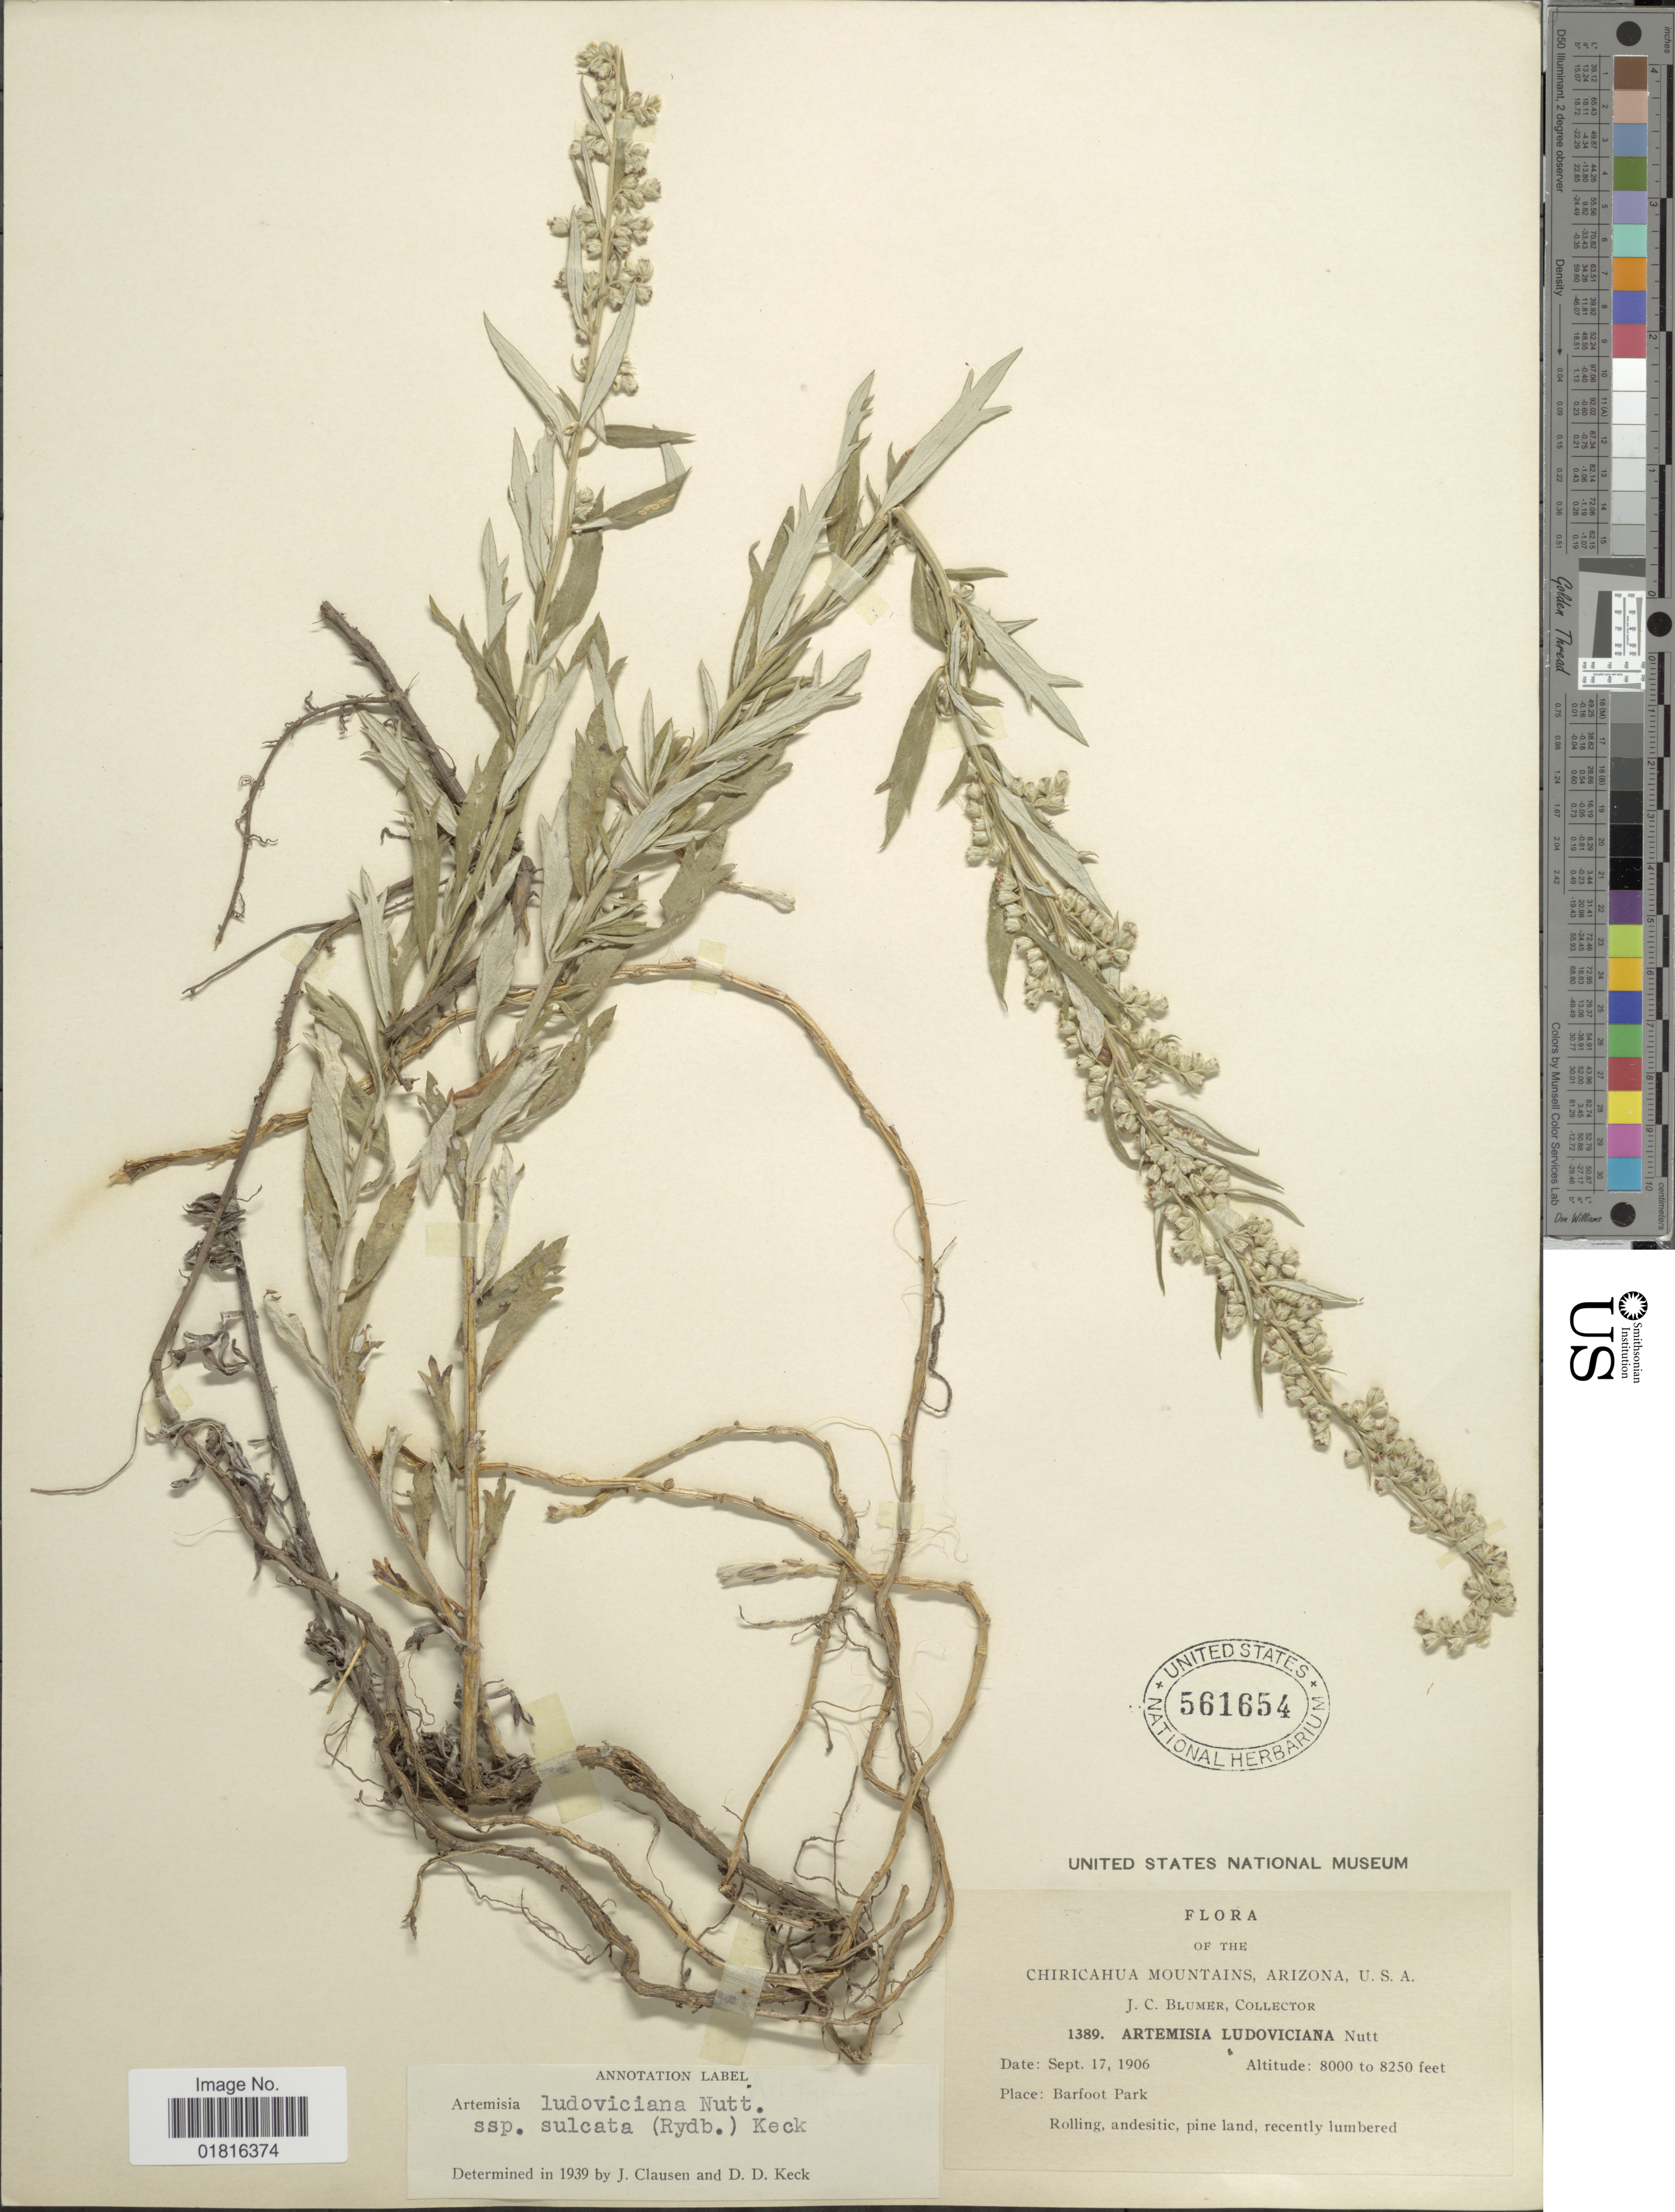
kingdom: Plantae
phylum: Tracheophyta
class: Magnoliopsida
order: Asterales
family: Asteraceae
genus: Artemisia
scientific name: Artemisia ludoviciana subsp. sulcata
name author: (Rydb.) D.D. Keck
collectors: J. C. Blumer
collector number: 1389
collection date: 1906-09-17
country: United States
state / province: Arizona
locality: Chiricahua Mountains, Place: Barfoot Park, Rollin, andestici, pine land, recently lumbered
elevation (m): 2438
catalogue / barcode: US 561654